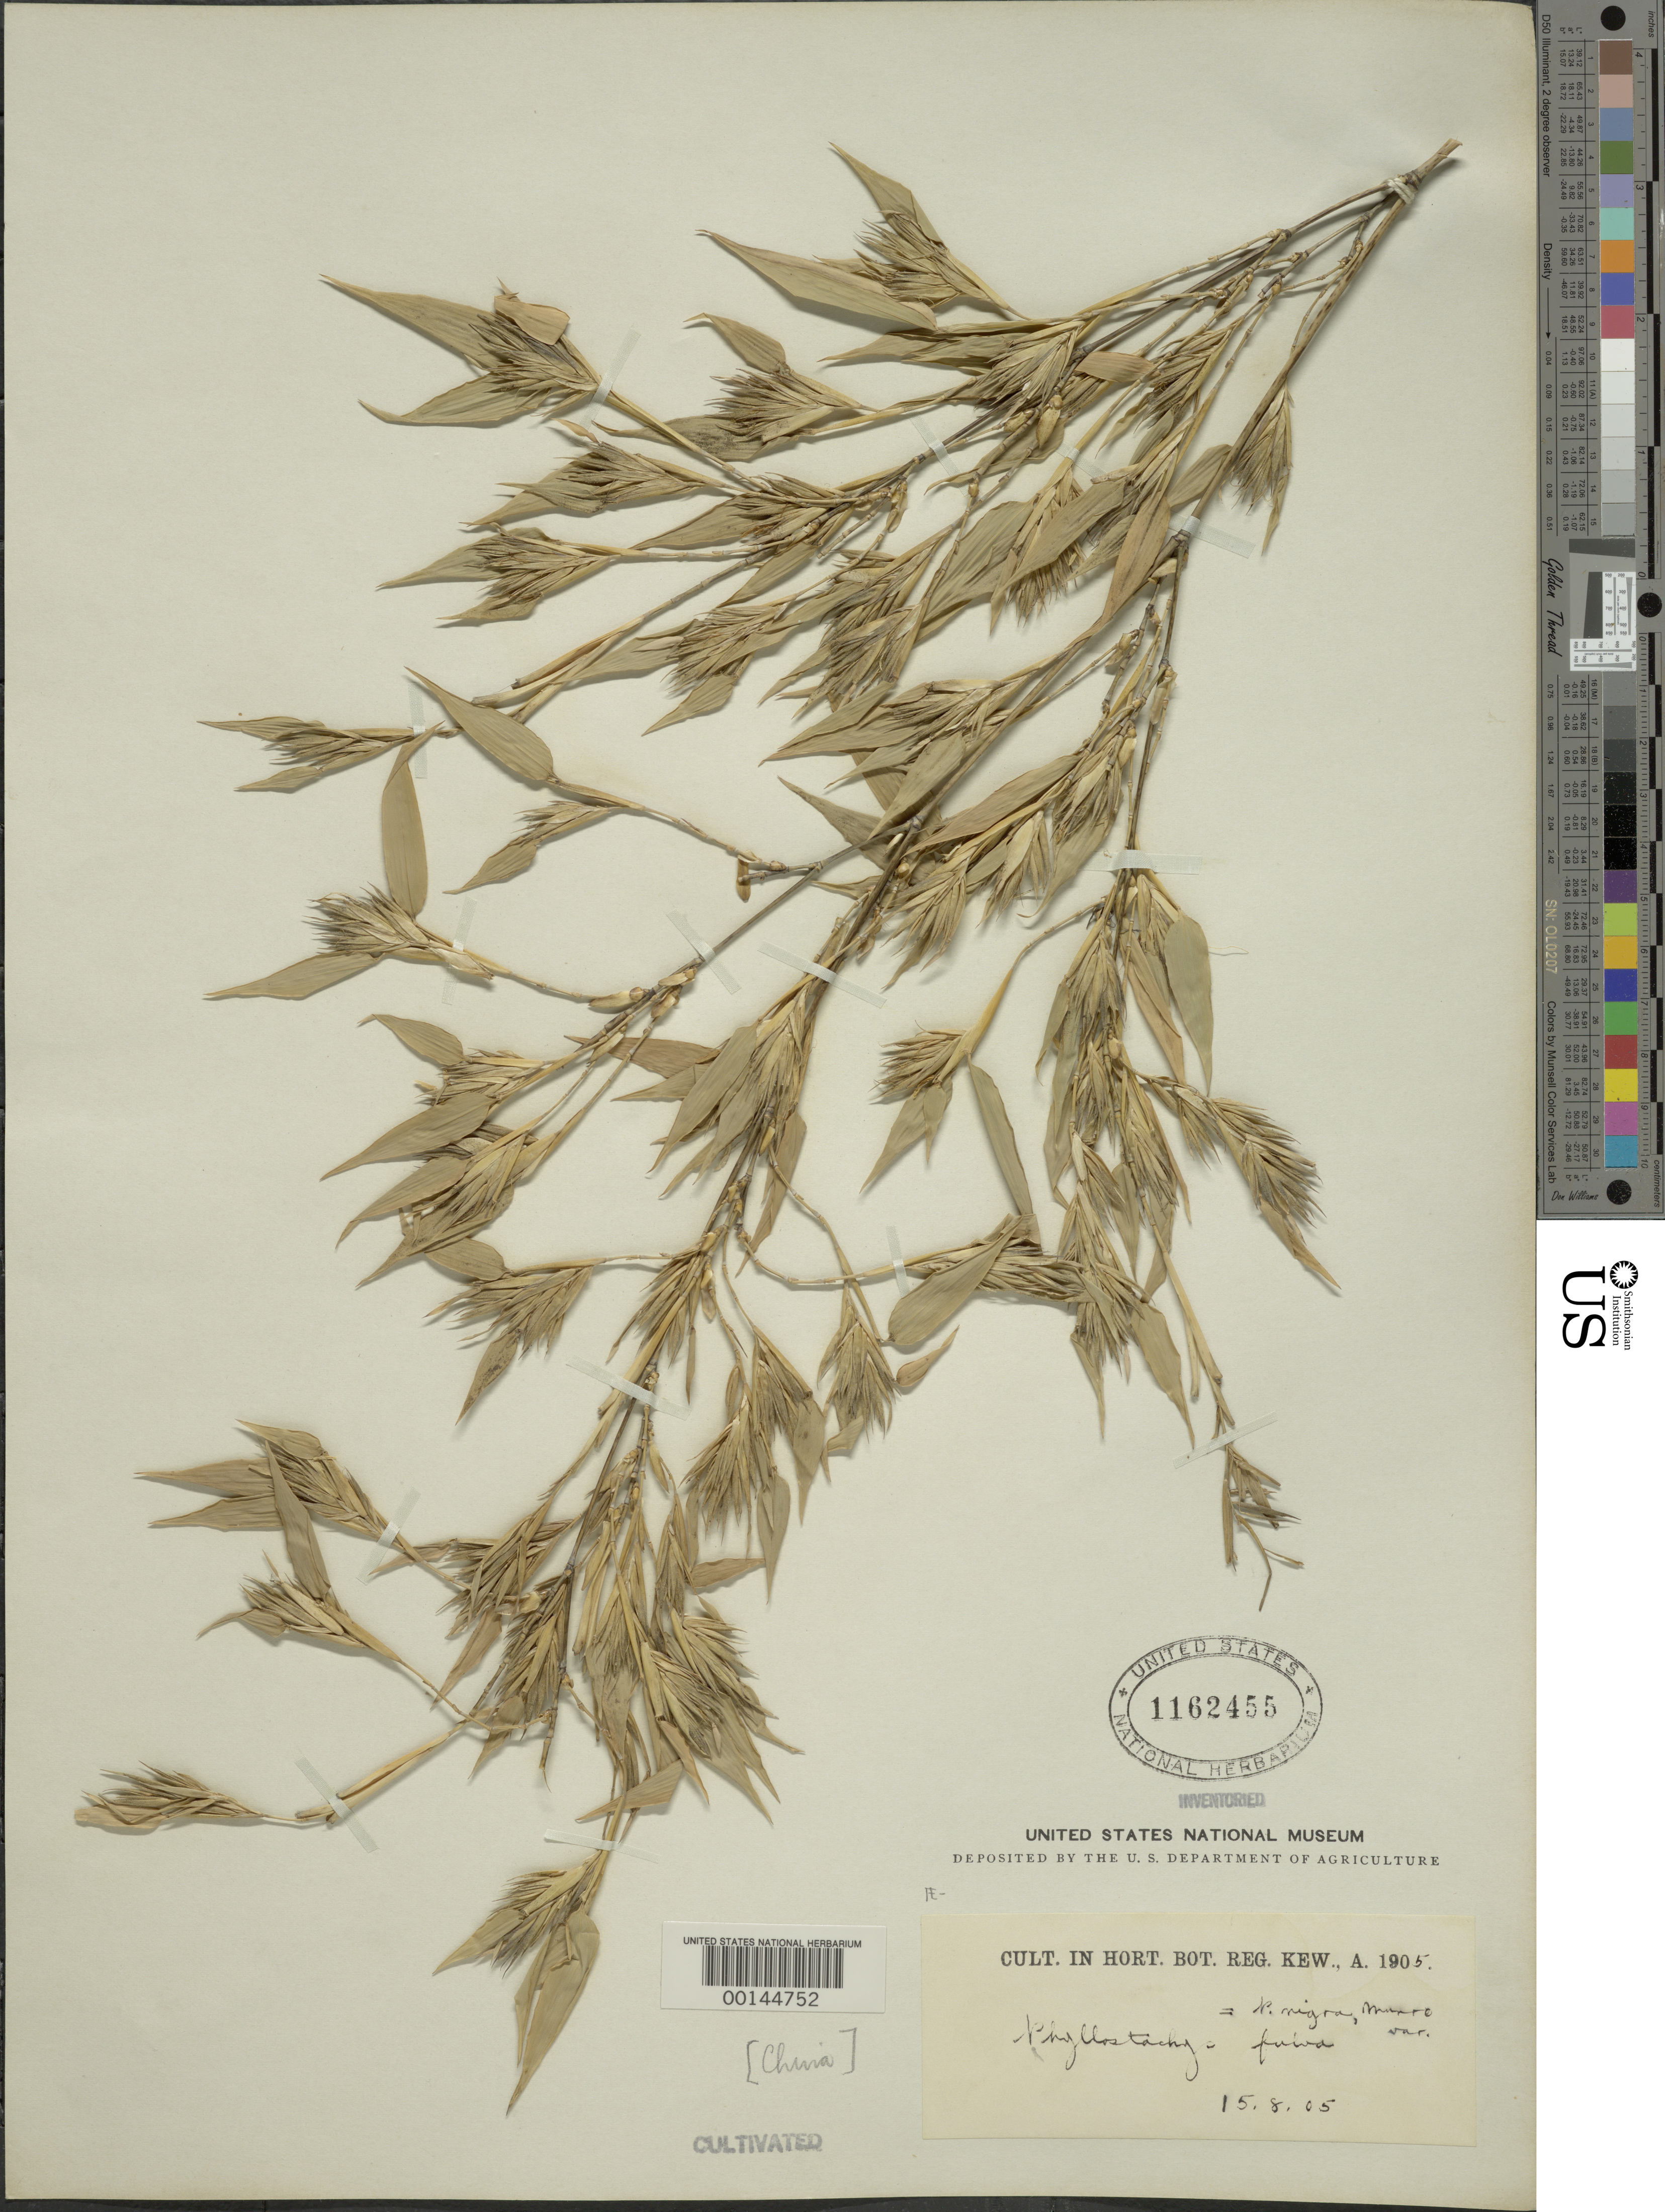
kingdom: Plantae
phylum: Tracheophyta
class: Liliopsida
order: Poales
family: Poaceae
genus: Phyllostachys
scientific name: Phyllostachys nigra var. henonis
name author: (Mitford) Stapf ex Rendle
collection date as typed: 15 Aug 1905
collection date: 1905-08-15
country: United Kingdom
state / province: England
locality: Kew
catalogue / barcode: US 1162455